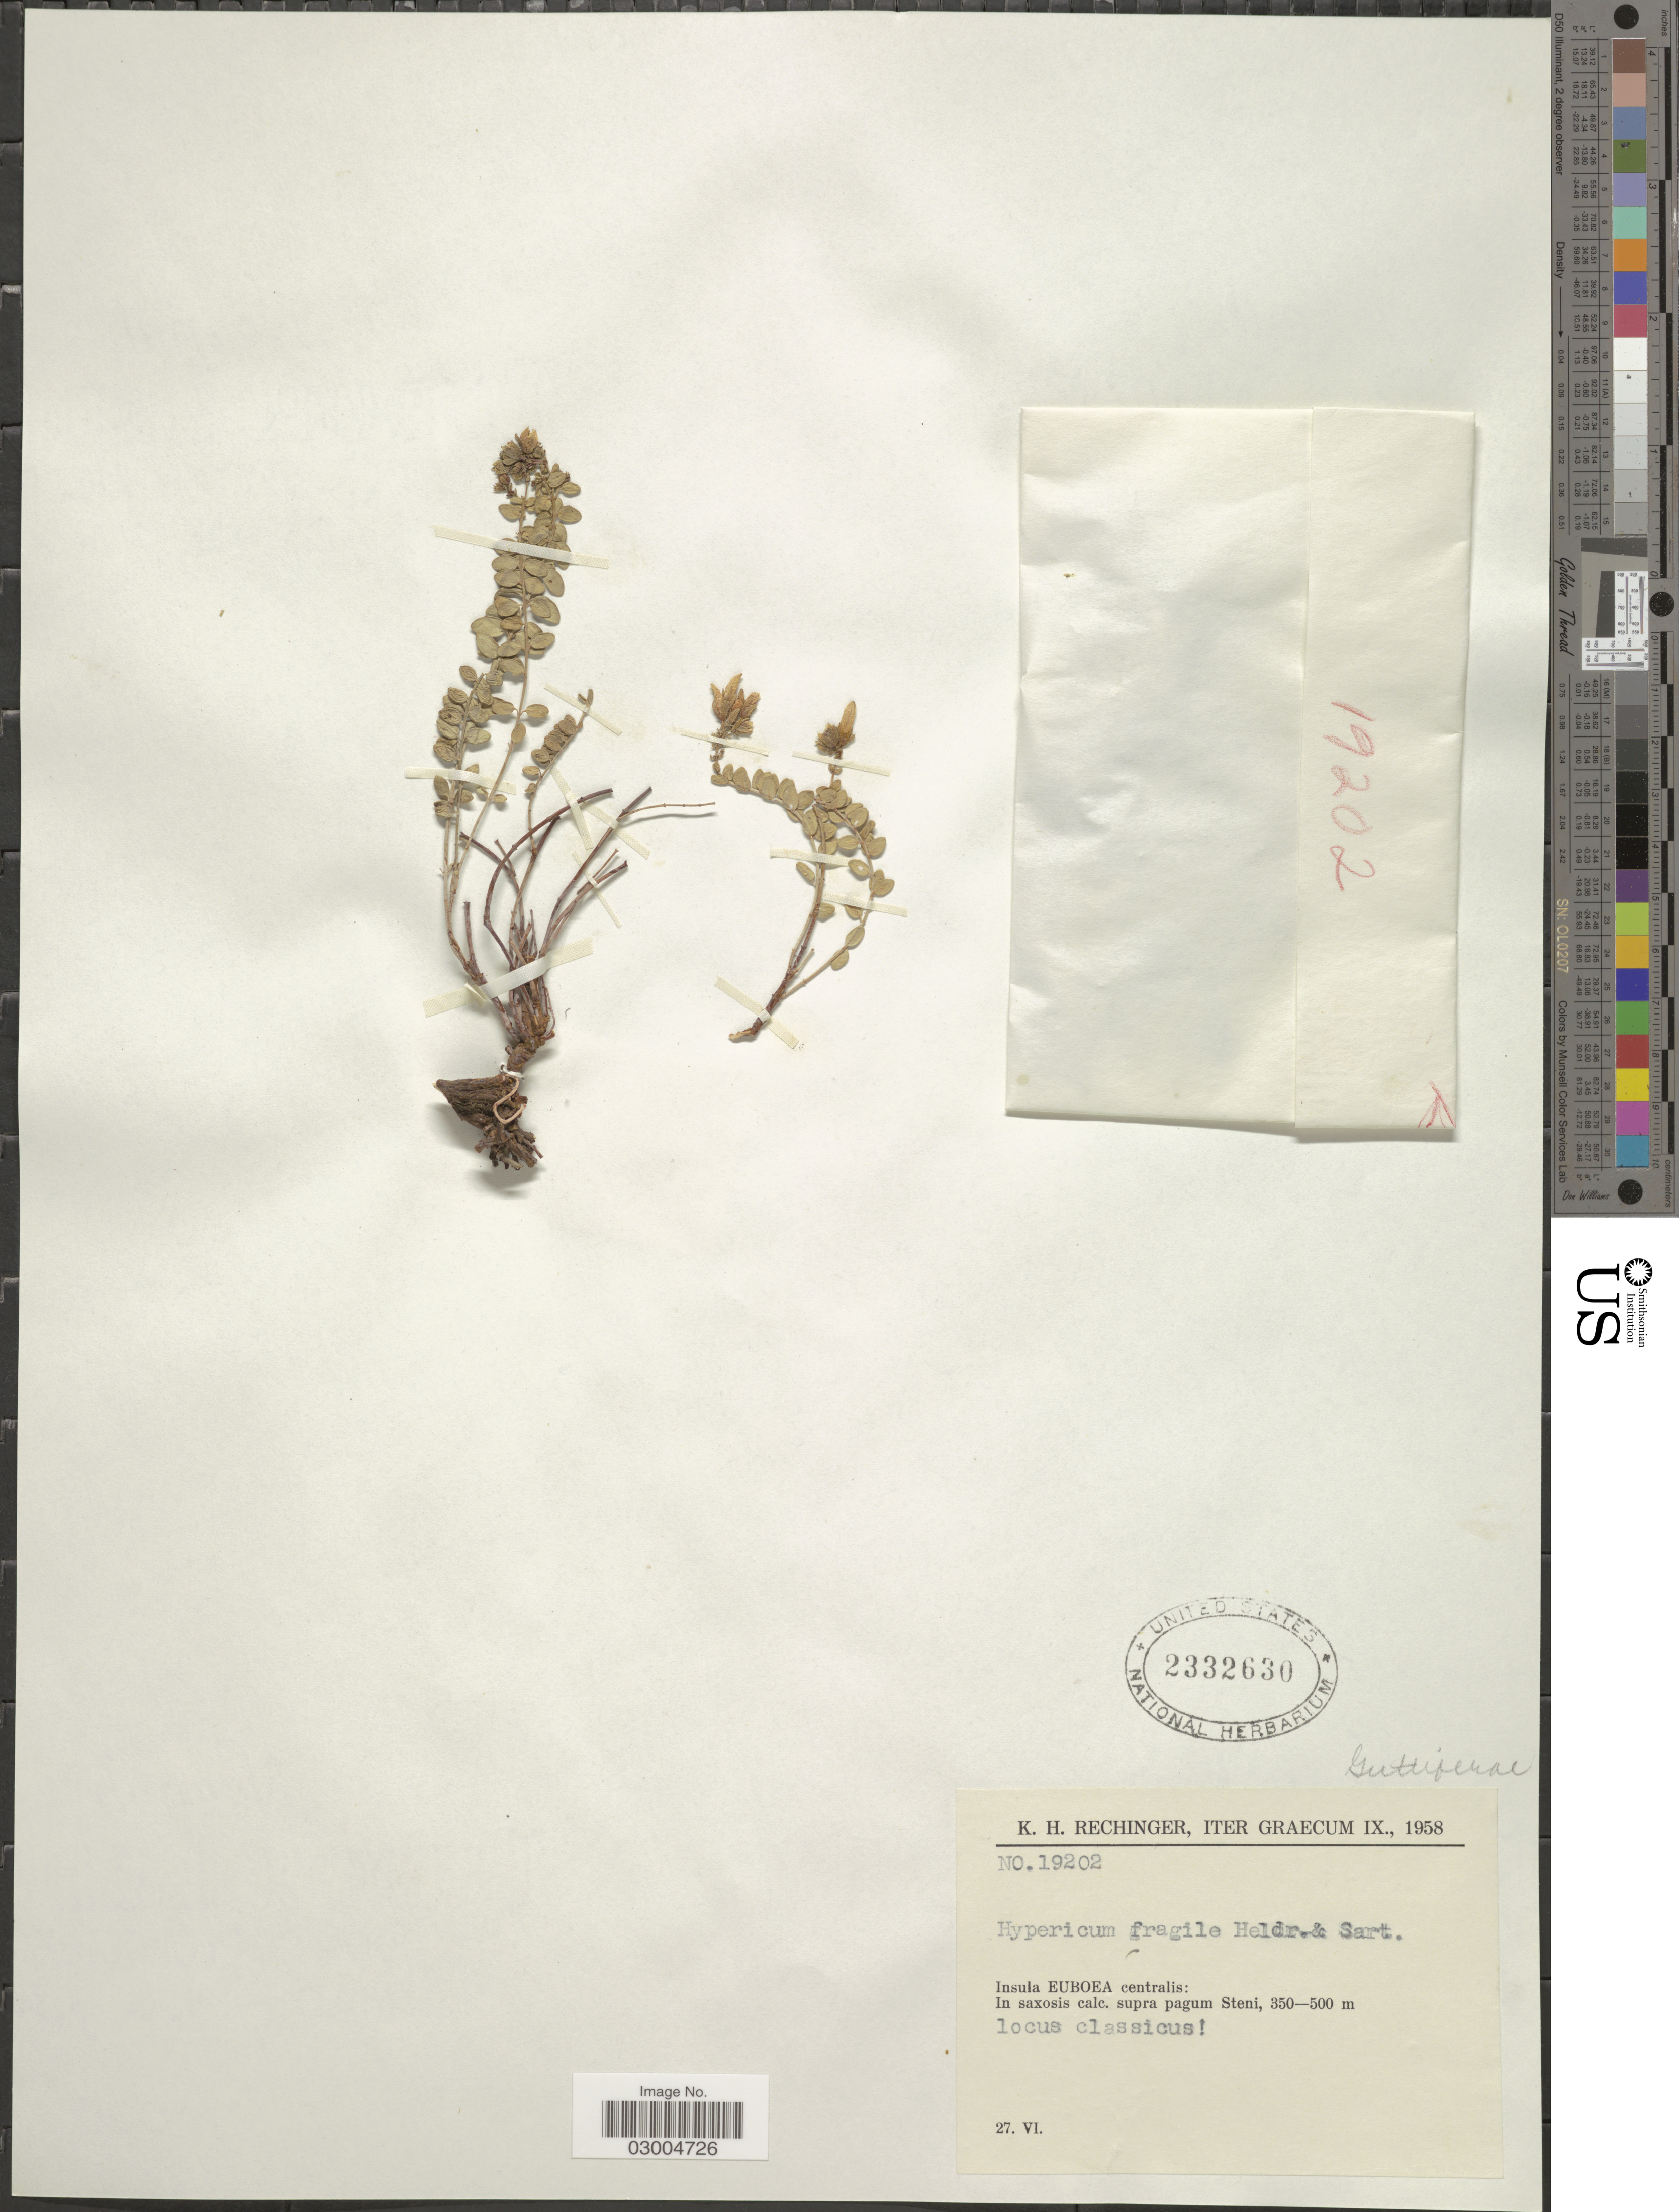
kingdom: Plantae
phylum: Tracheophyta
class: Magnoliopsida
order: Malpighiales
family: Hypericaceae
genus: Hypericum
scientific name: Hypericum fragile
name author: Heldr. & A.L.B. Sartori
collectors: K. H. Rechinger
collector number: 19202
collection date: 1958-06-27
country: Greece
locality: Graecum. Insula Euboea centralis: In saxosis calc. supra pagum Steni.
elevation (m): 350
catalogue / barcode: US 2332630